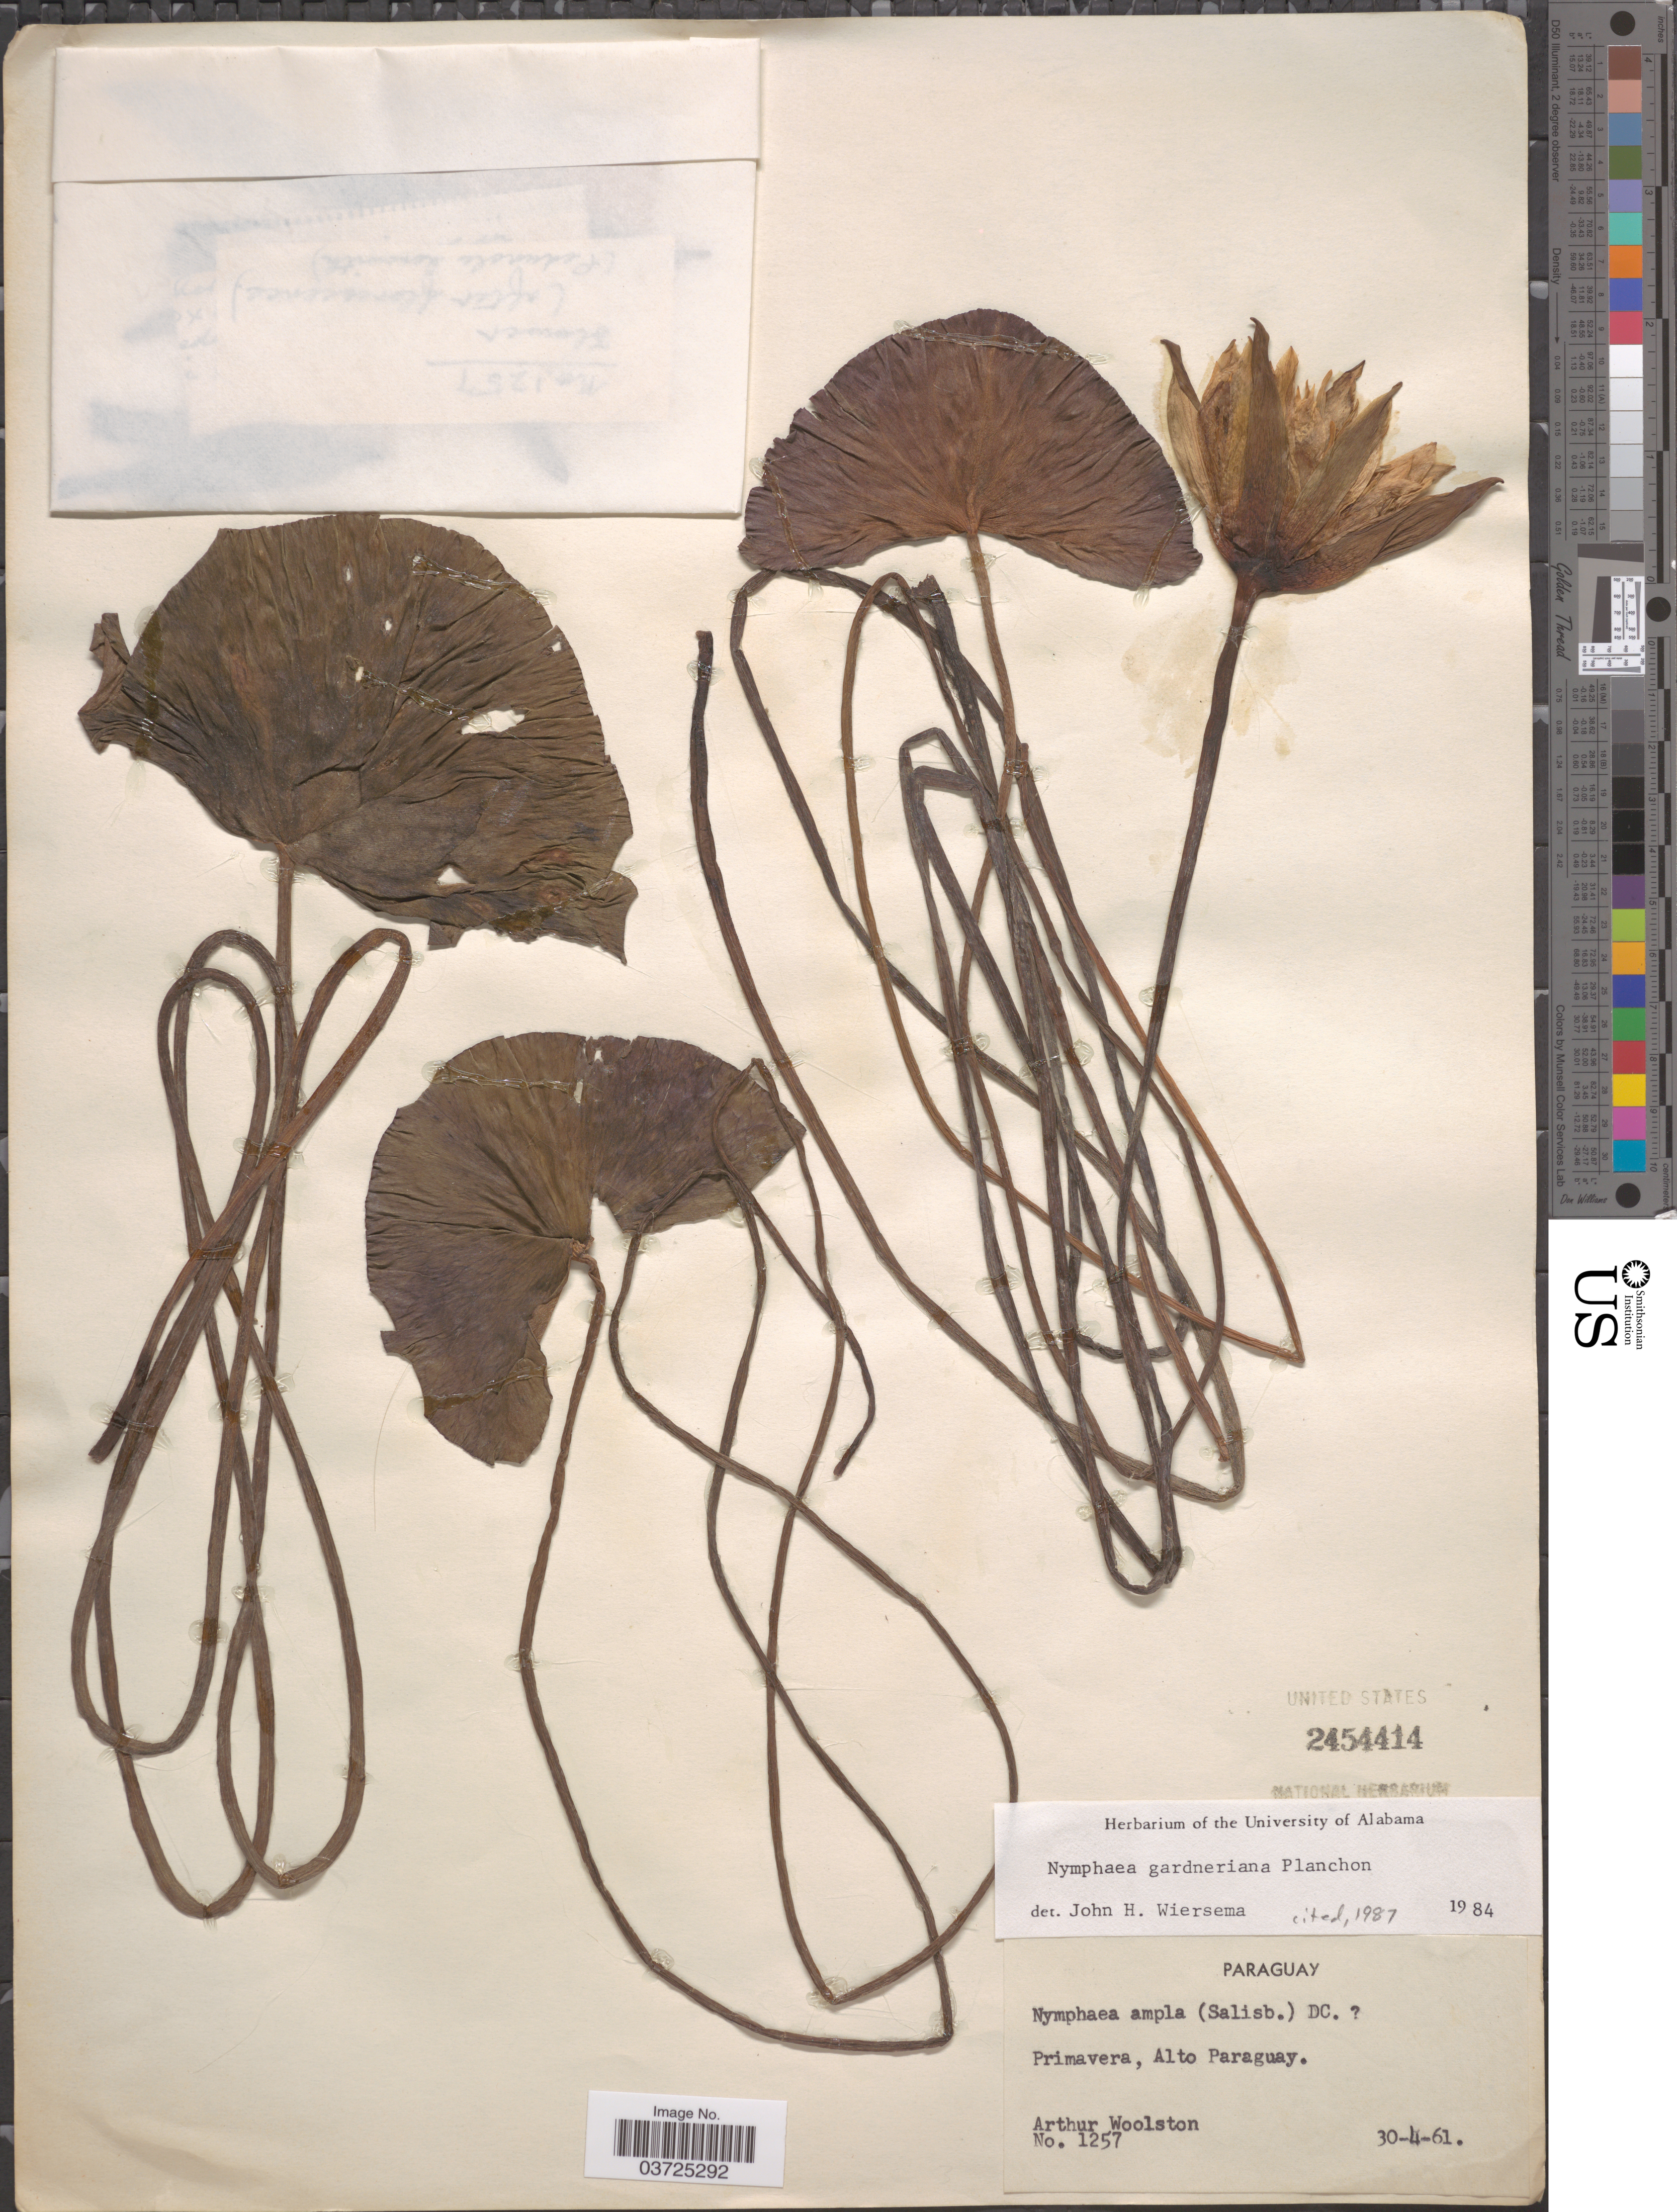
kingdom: Plantae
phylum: Tracheophyta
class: Magnoliopsida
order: Nymphaeales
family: Nymphaeaceae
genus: Nymphaea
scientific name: Nymphaea gardneriana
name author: Planch.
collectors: A. L. Woolston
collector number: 1257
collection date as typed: Transcribed d/m/y: 30/4/61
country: Paraguay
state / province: Alto Paraguay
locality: Primavera.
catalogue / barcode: US 2454414